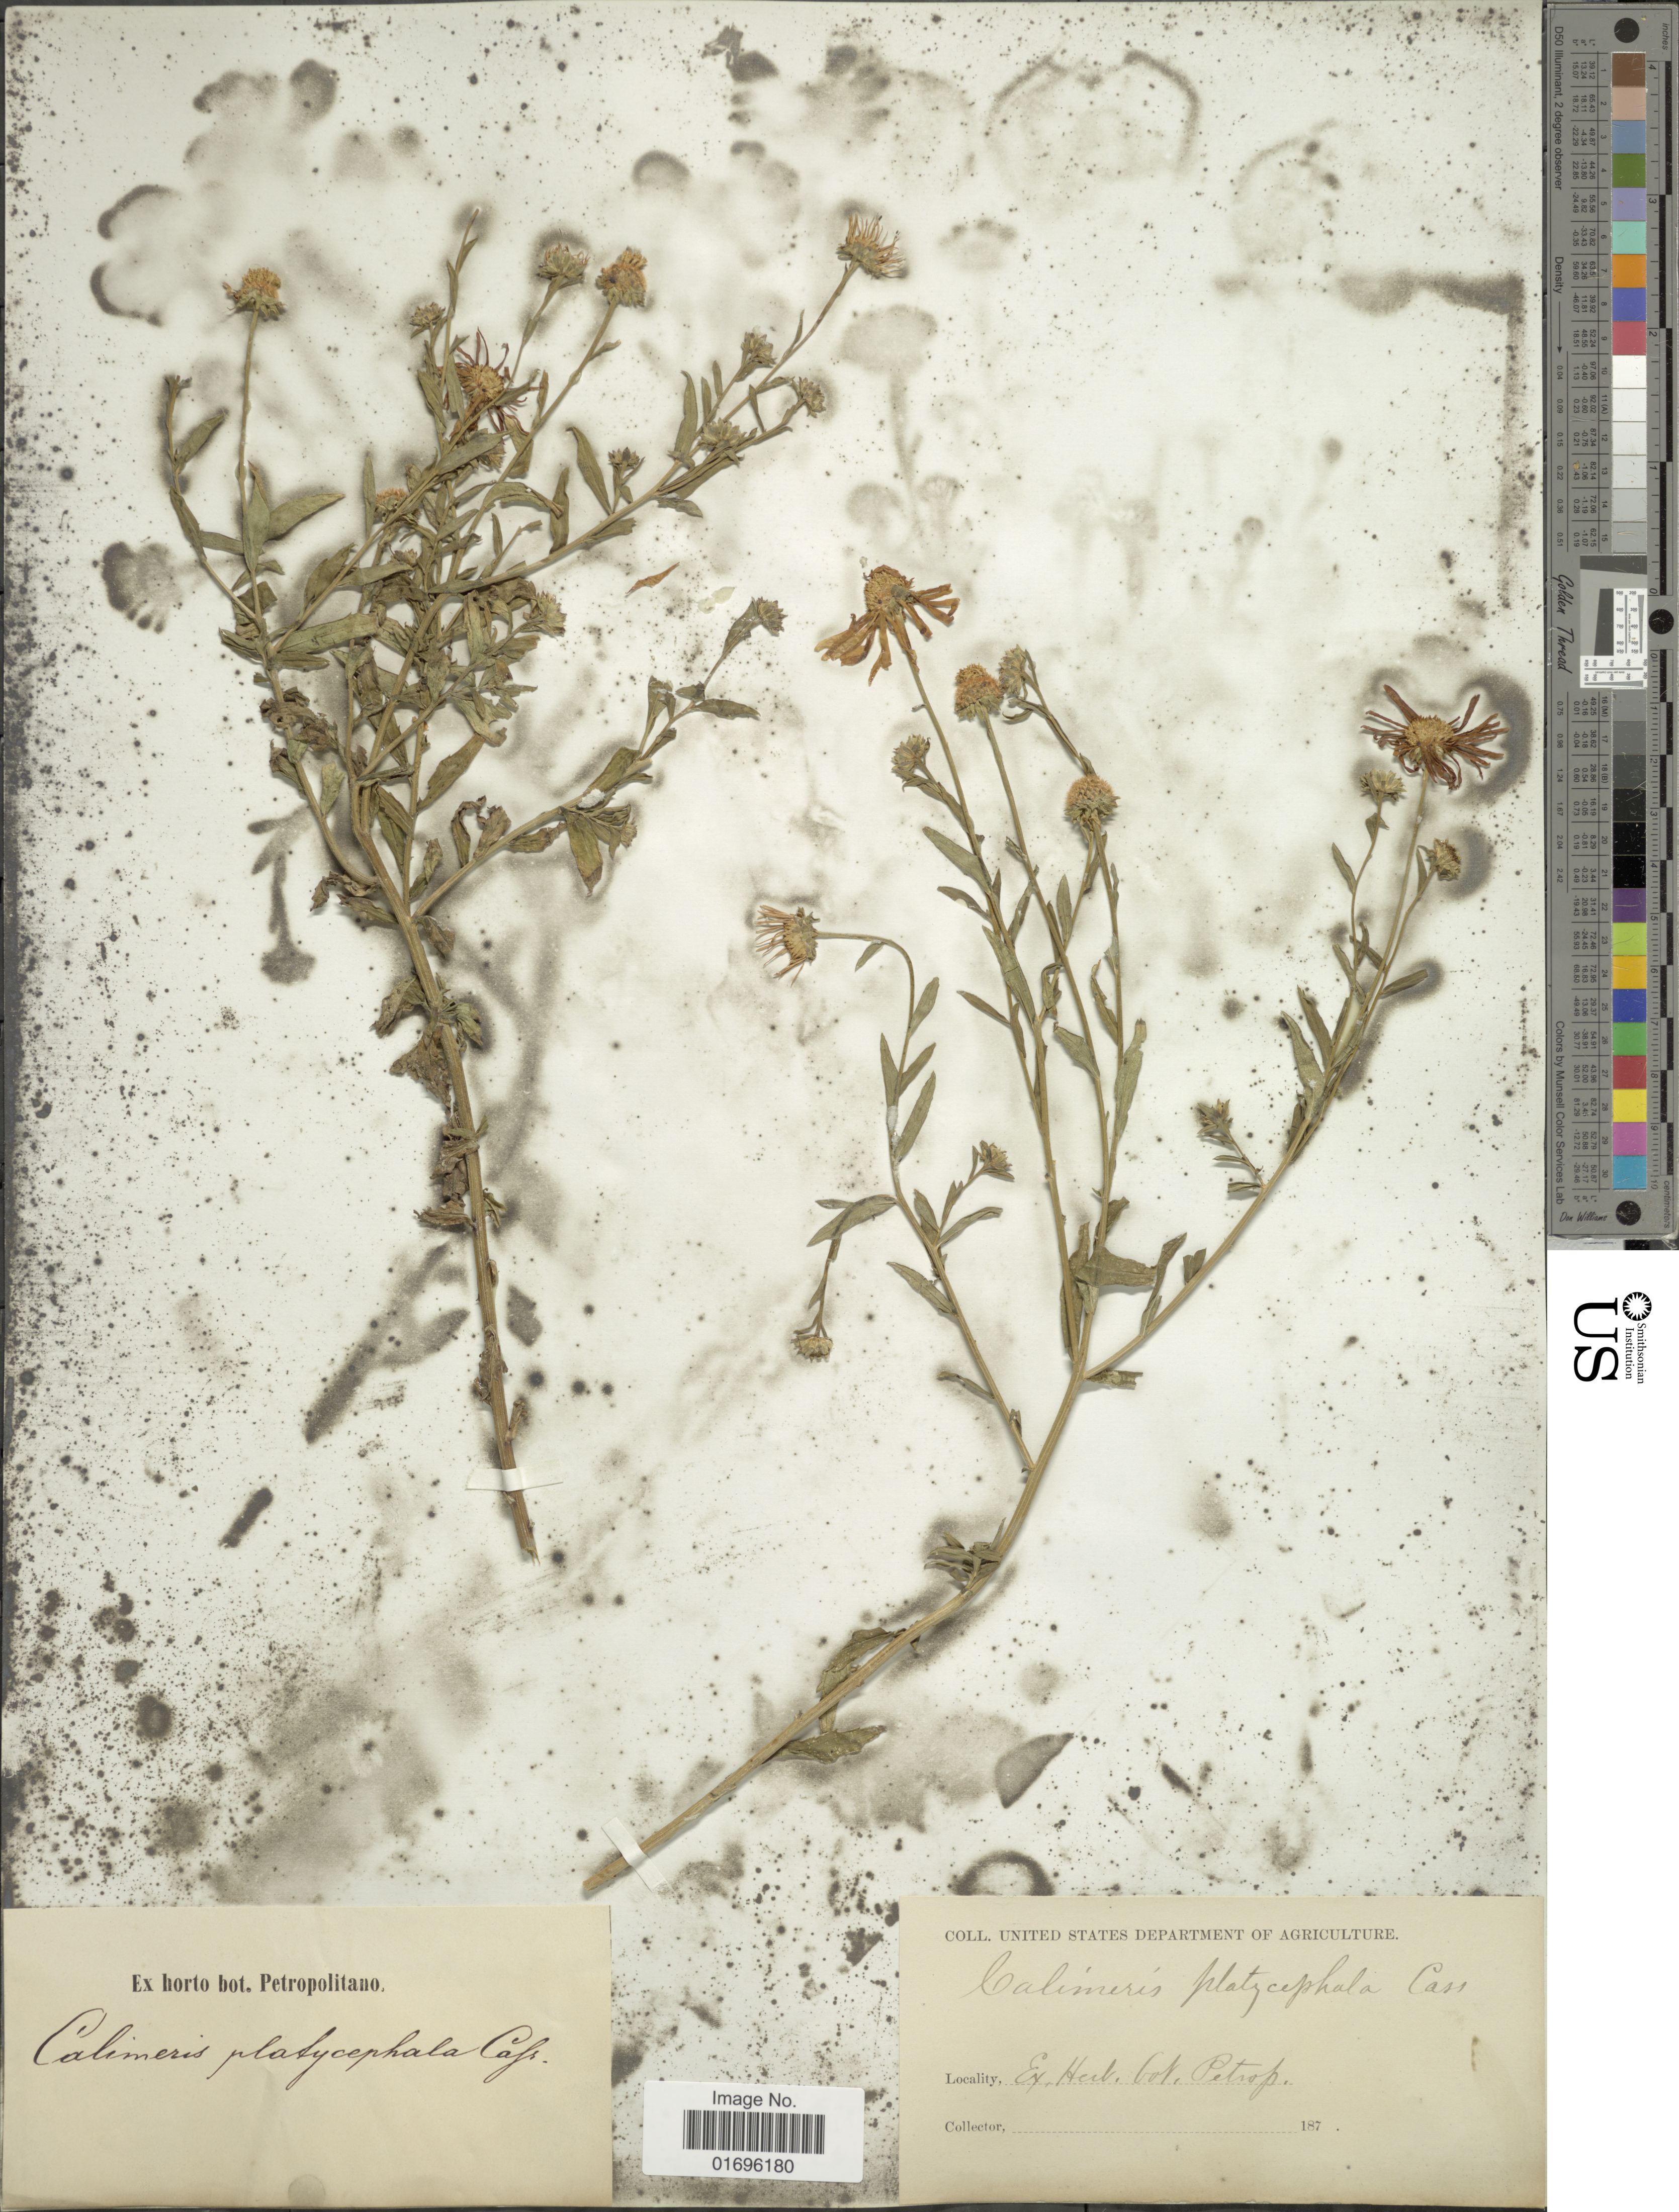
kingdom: Plantae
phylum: Tracheophyta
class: Magnoliopsida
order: Asterales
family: Asteraceae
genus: Aster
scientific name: Aster incisus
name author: Fisch.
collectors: United States Department of Agriculture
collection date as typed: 187